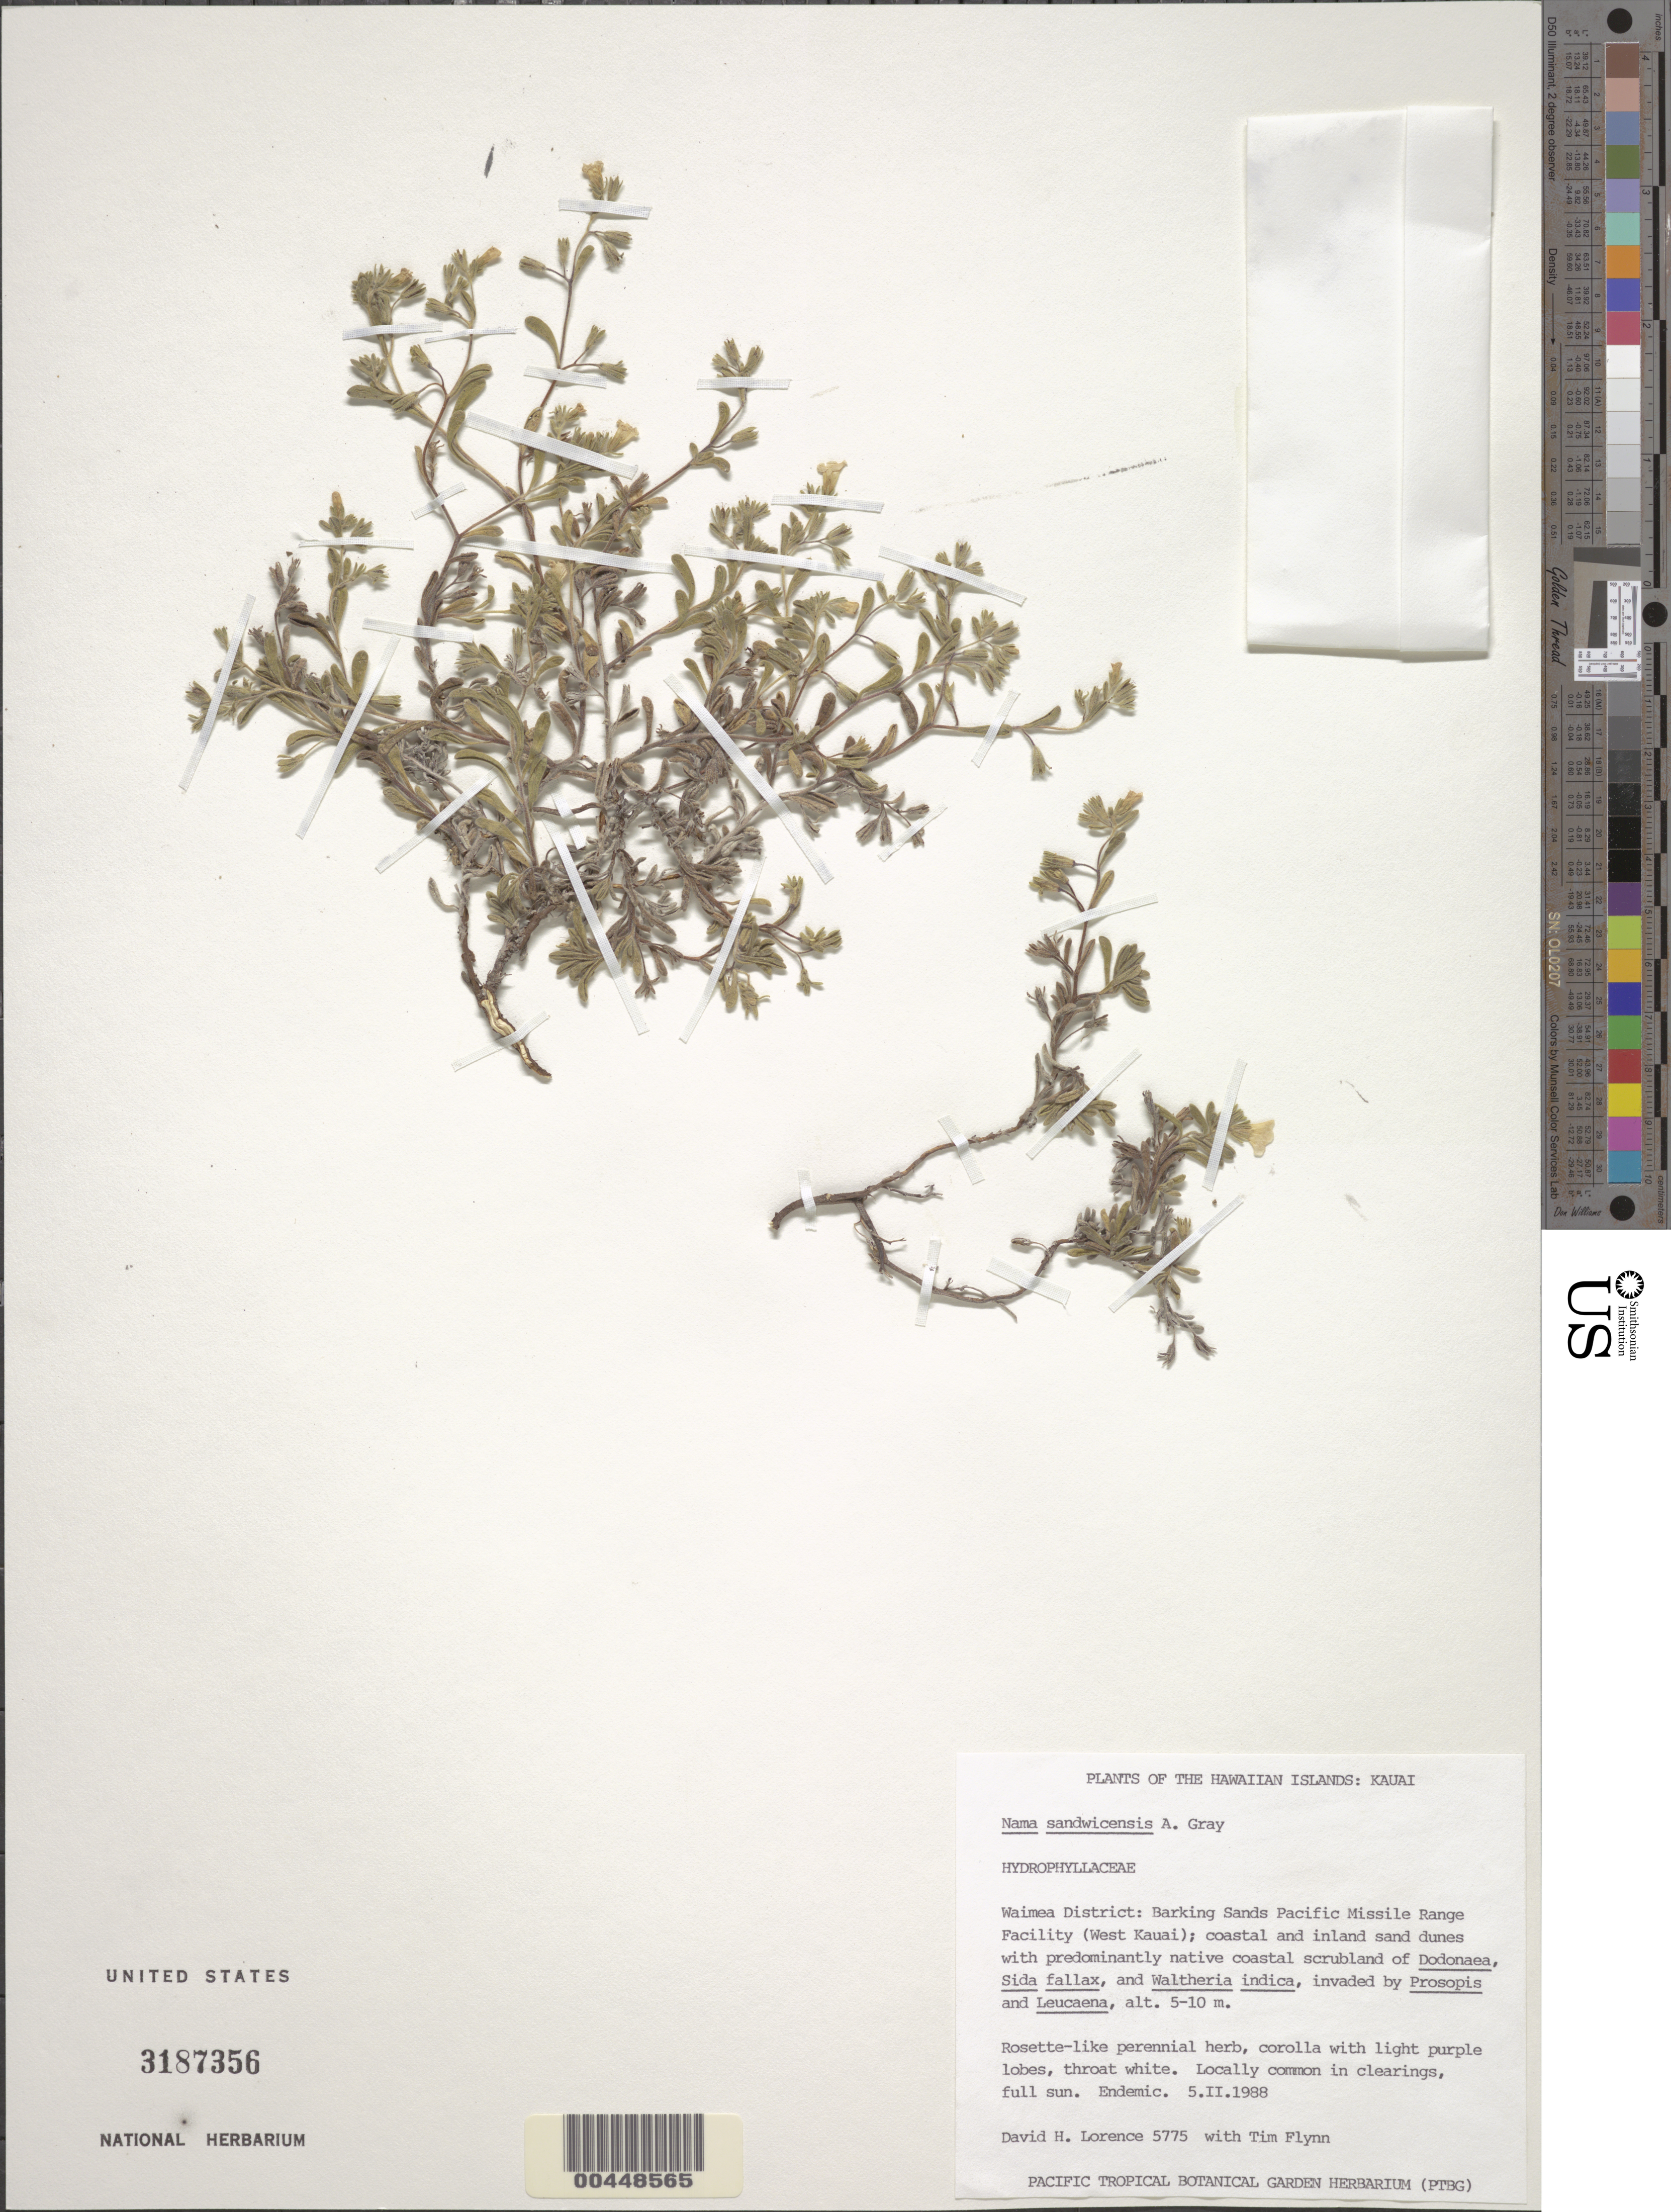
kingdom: Plantae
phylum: Tracheophyta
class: Magnoliopsida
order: Boraginales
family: Namaceae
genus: Nama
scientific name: Nama sandwicensis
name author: A. Gray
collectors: D. Lorence & T. W. Flynn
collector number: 5775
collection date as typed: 5 Feb 1988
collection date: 1988-02-05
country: United States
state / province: Hawaii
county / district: Kauai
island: Kaua'i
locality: Waimea Dist, Barking Sands Pacific Missile Range Facility, W Kauai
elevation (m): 5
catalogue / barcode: US 3187356